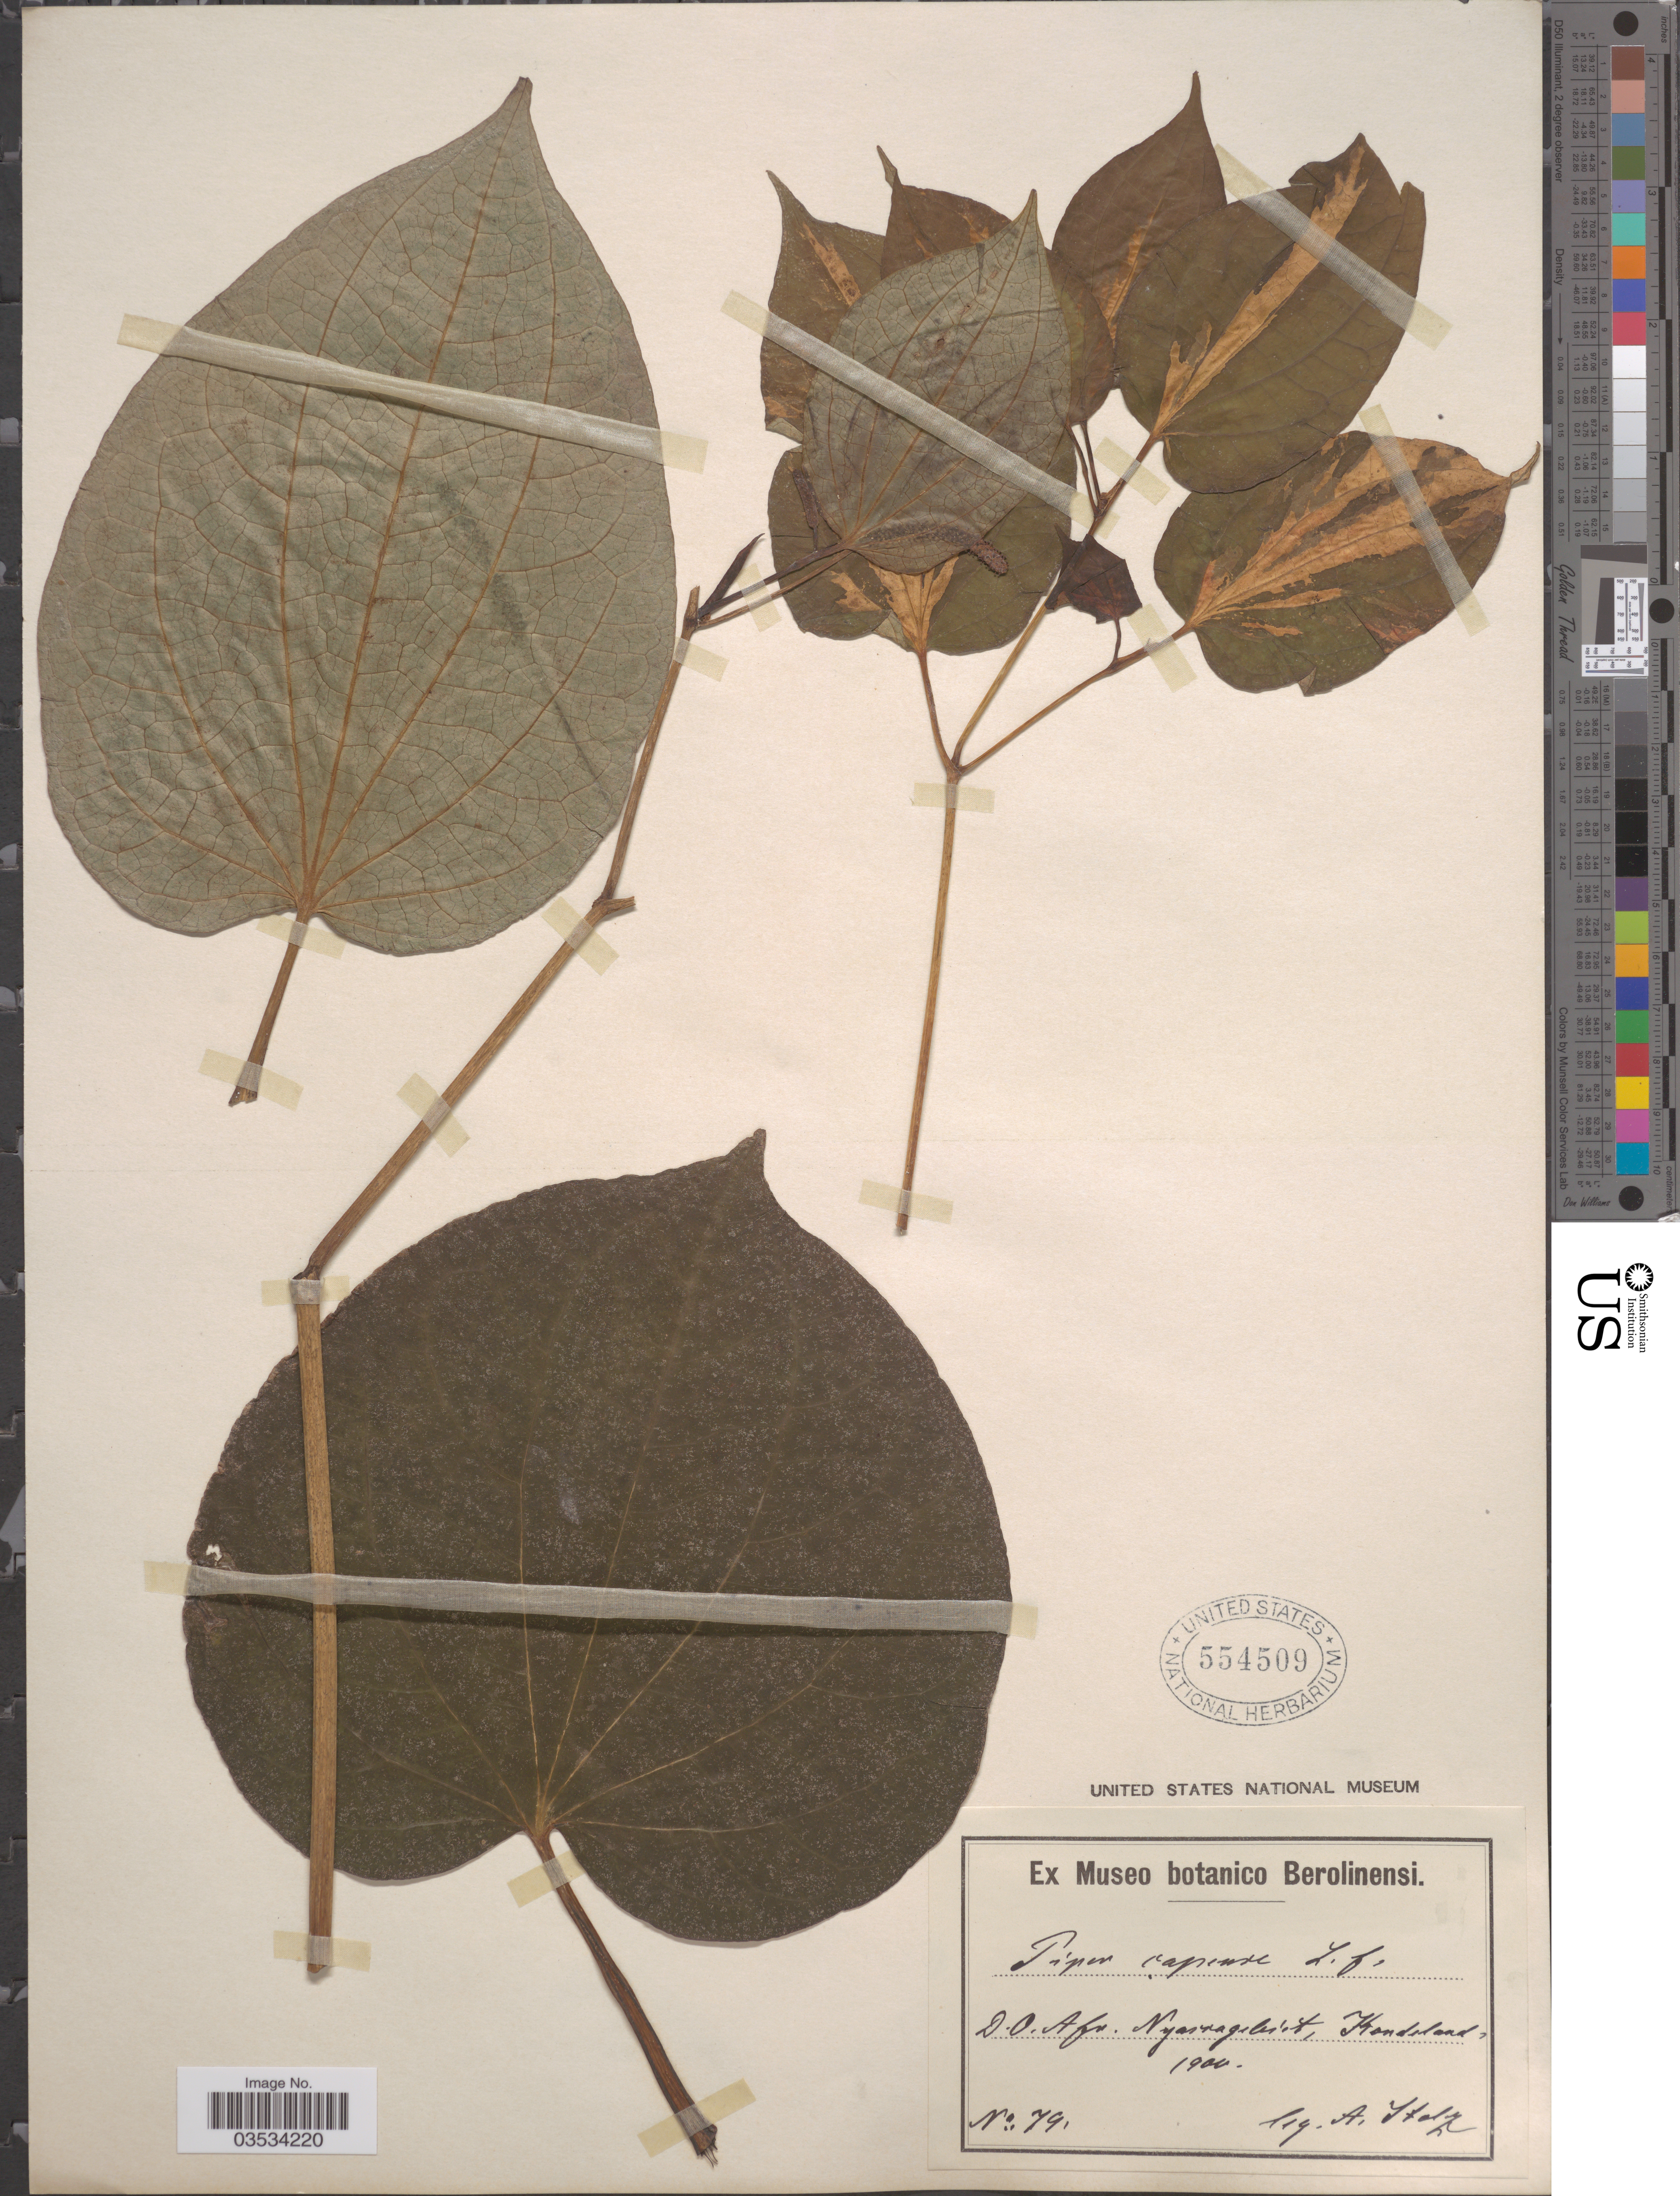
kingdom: Plantae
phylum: Tracheophyta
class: Magnoliopsida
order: Piperales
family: Piperaceae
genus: Piper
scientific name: Piper capense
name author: L. f.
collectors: A. Stolz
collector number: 79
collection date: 1900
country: Tanzania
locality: D. O. Afr. Nyassagebiet, Kondeland.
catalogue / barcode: US 554509